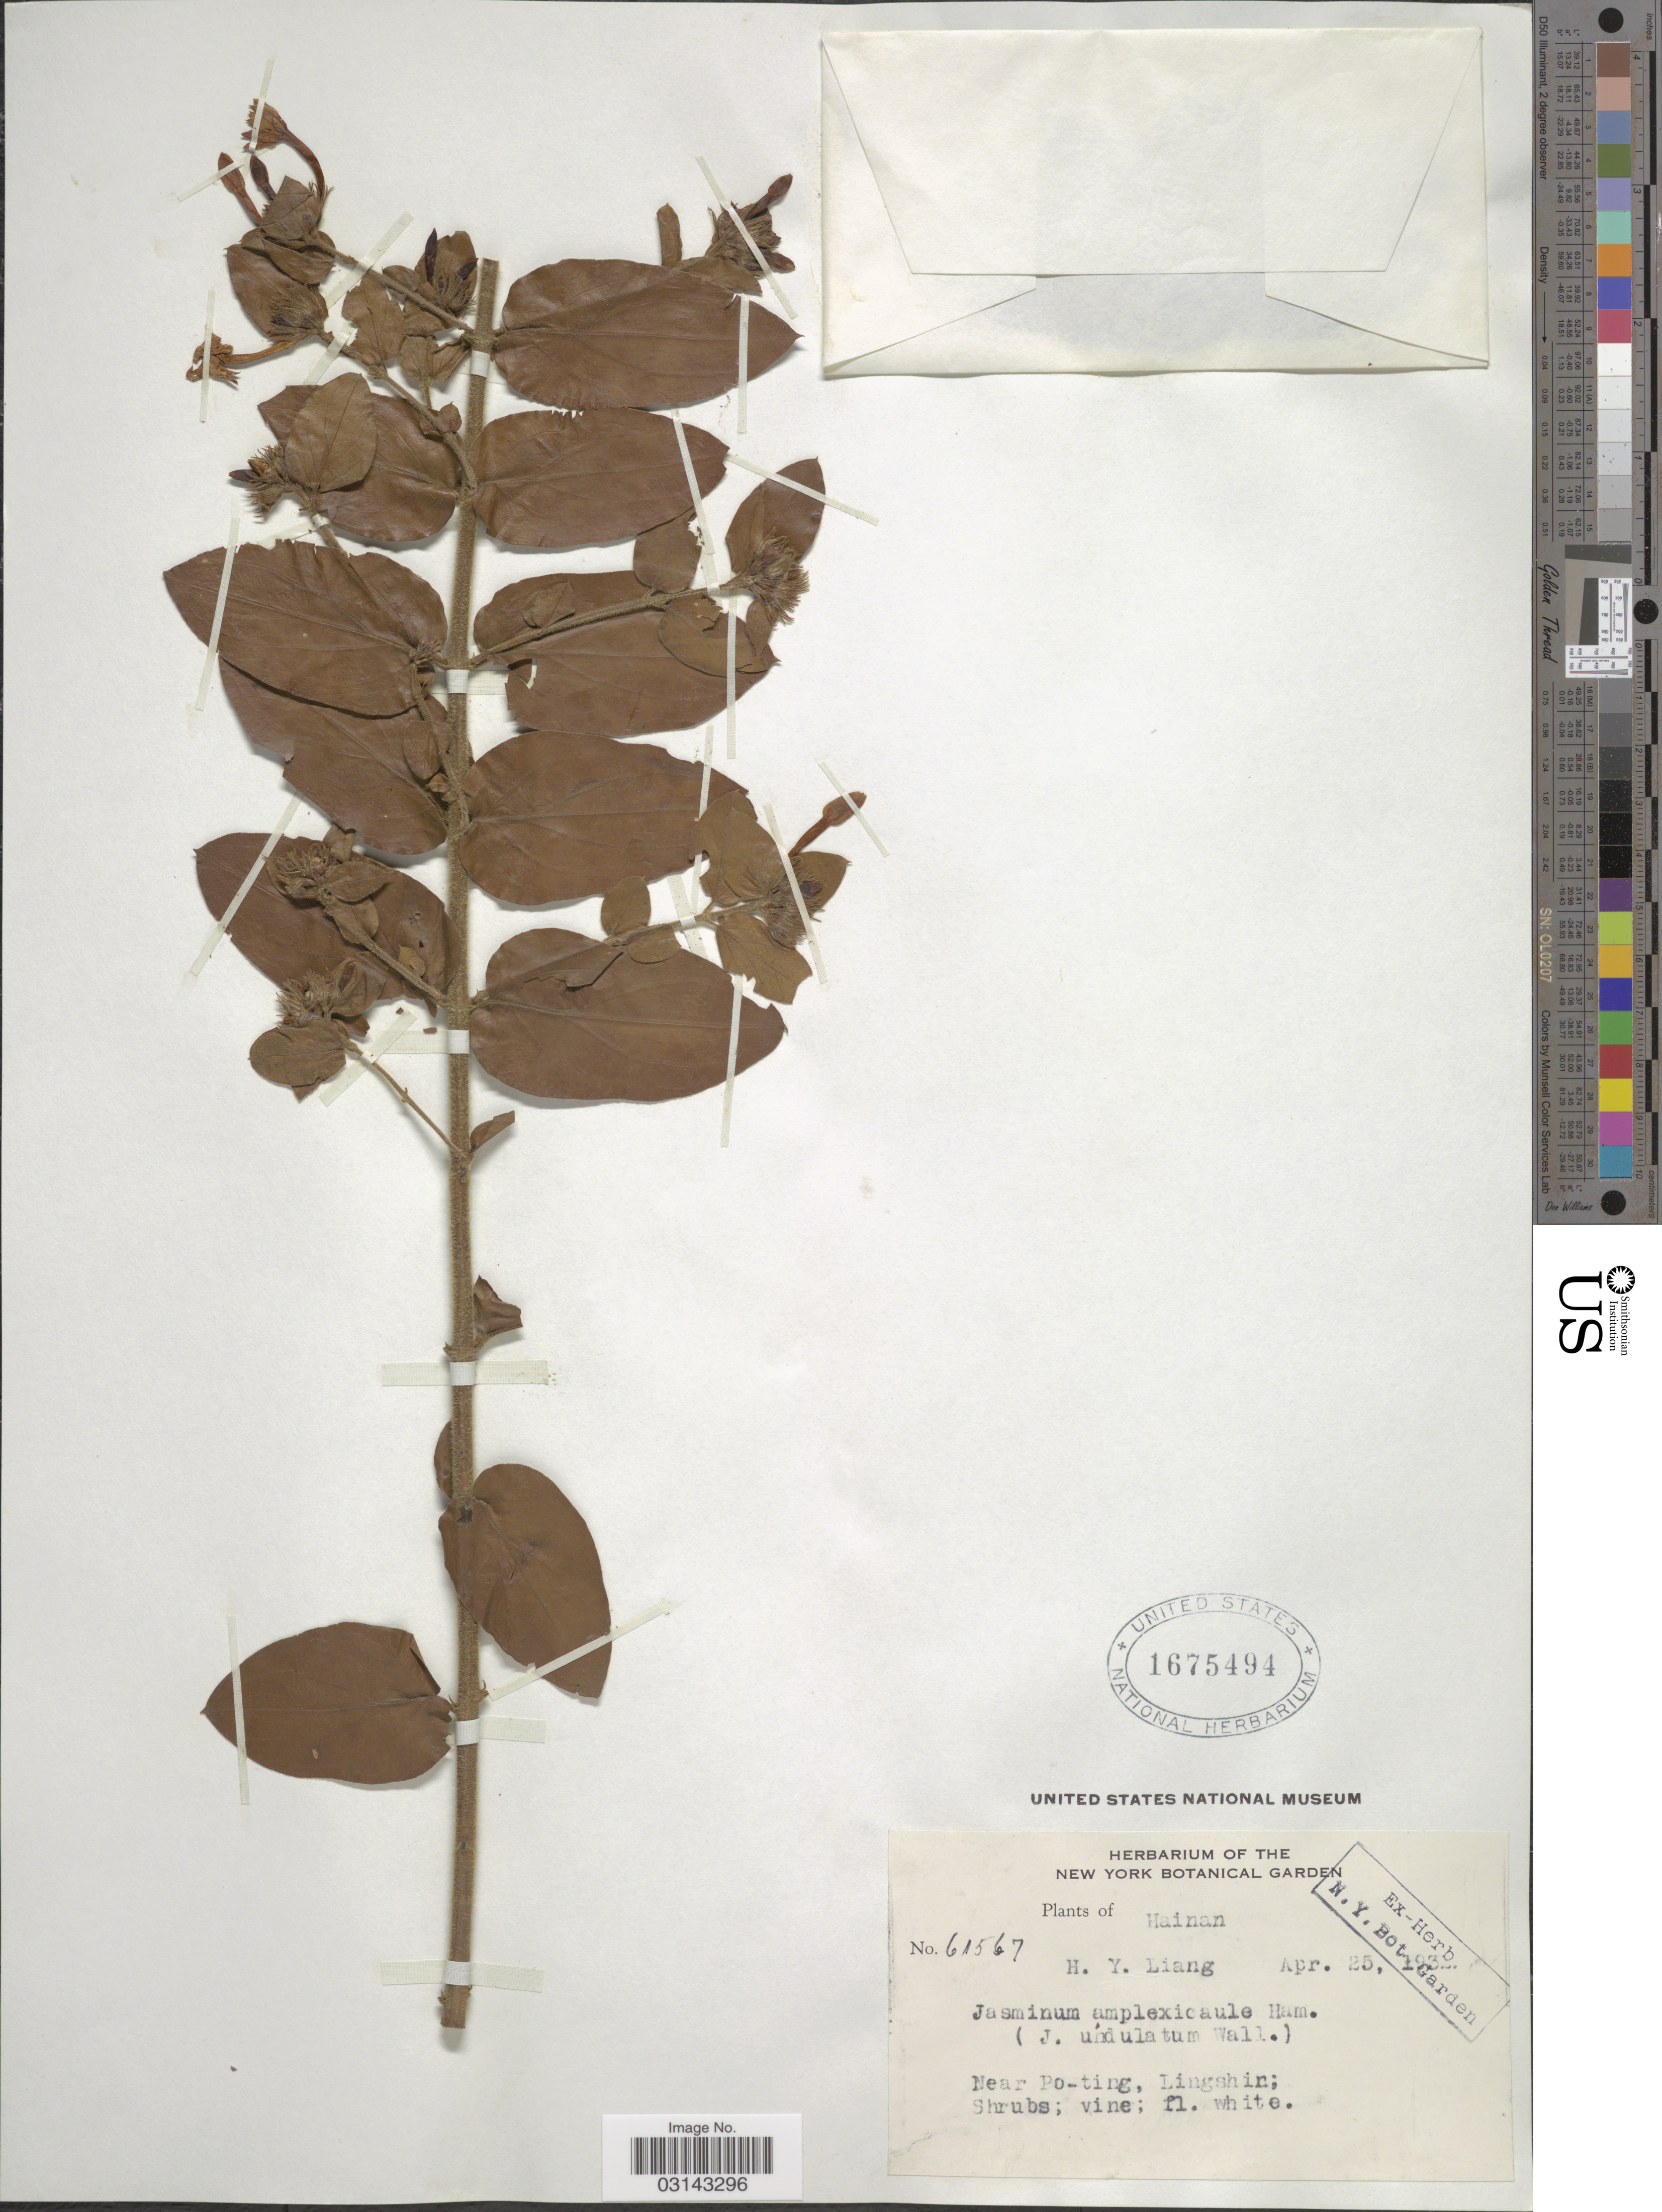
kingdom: Plantae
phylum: Tracheophyta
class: Magnoliopsida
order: Lamiales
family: Oleaceae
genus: Jasminum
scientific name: Jasminum elongatum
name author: (P.J. Bergius) Willd.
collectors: H. Y. Liang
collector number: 61567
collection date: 1932-04-25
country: China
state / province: Hainan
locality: Near Po-ting, Lingshin.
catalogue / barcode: US 1675494